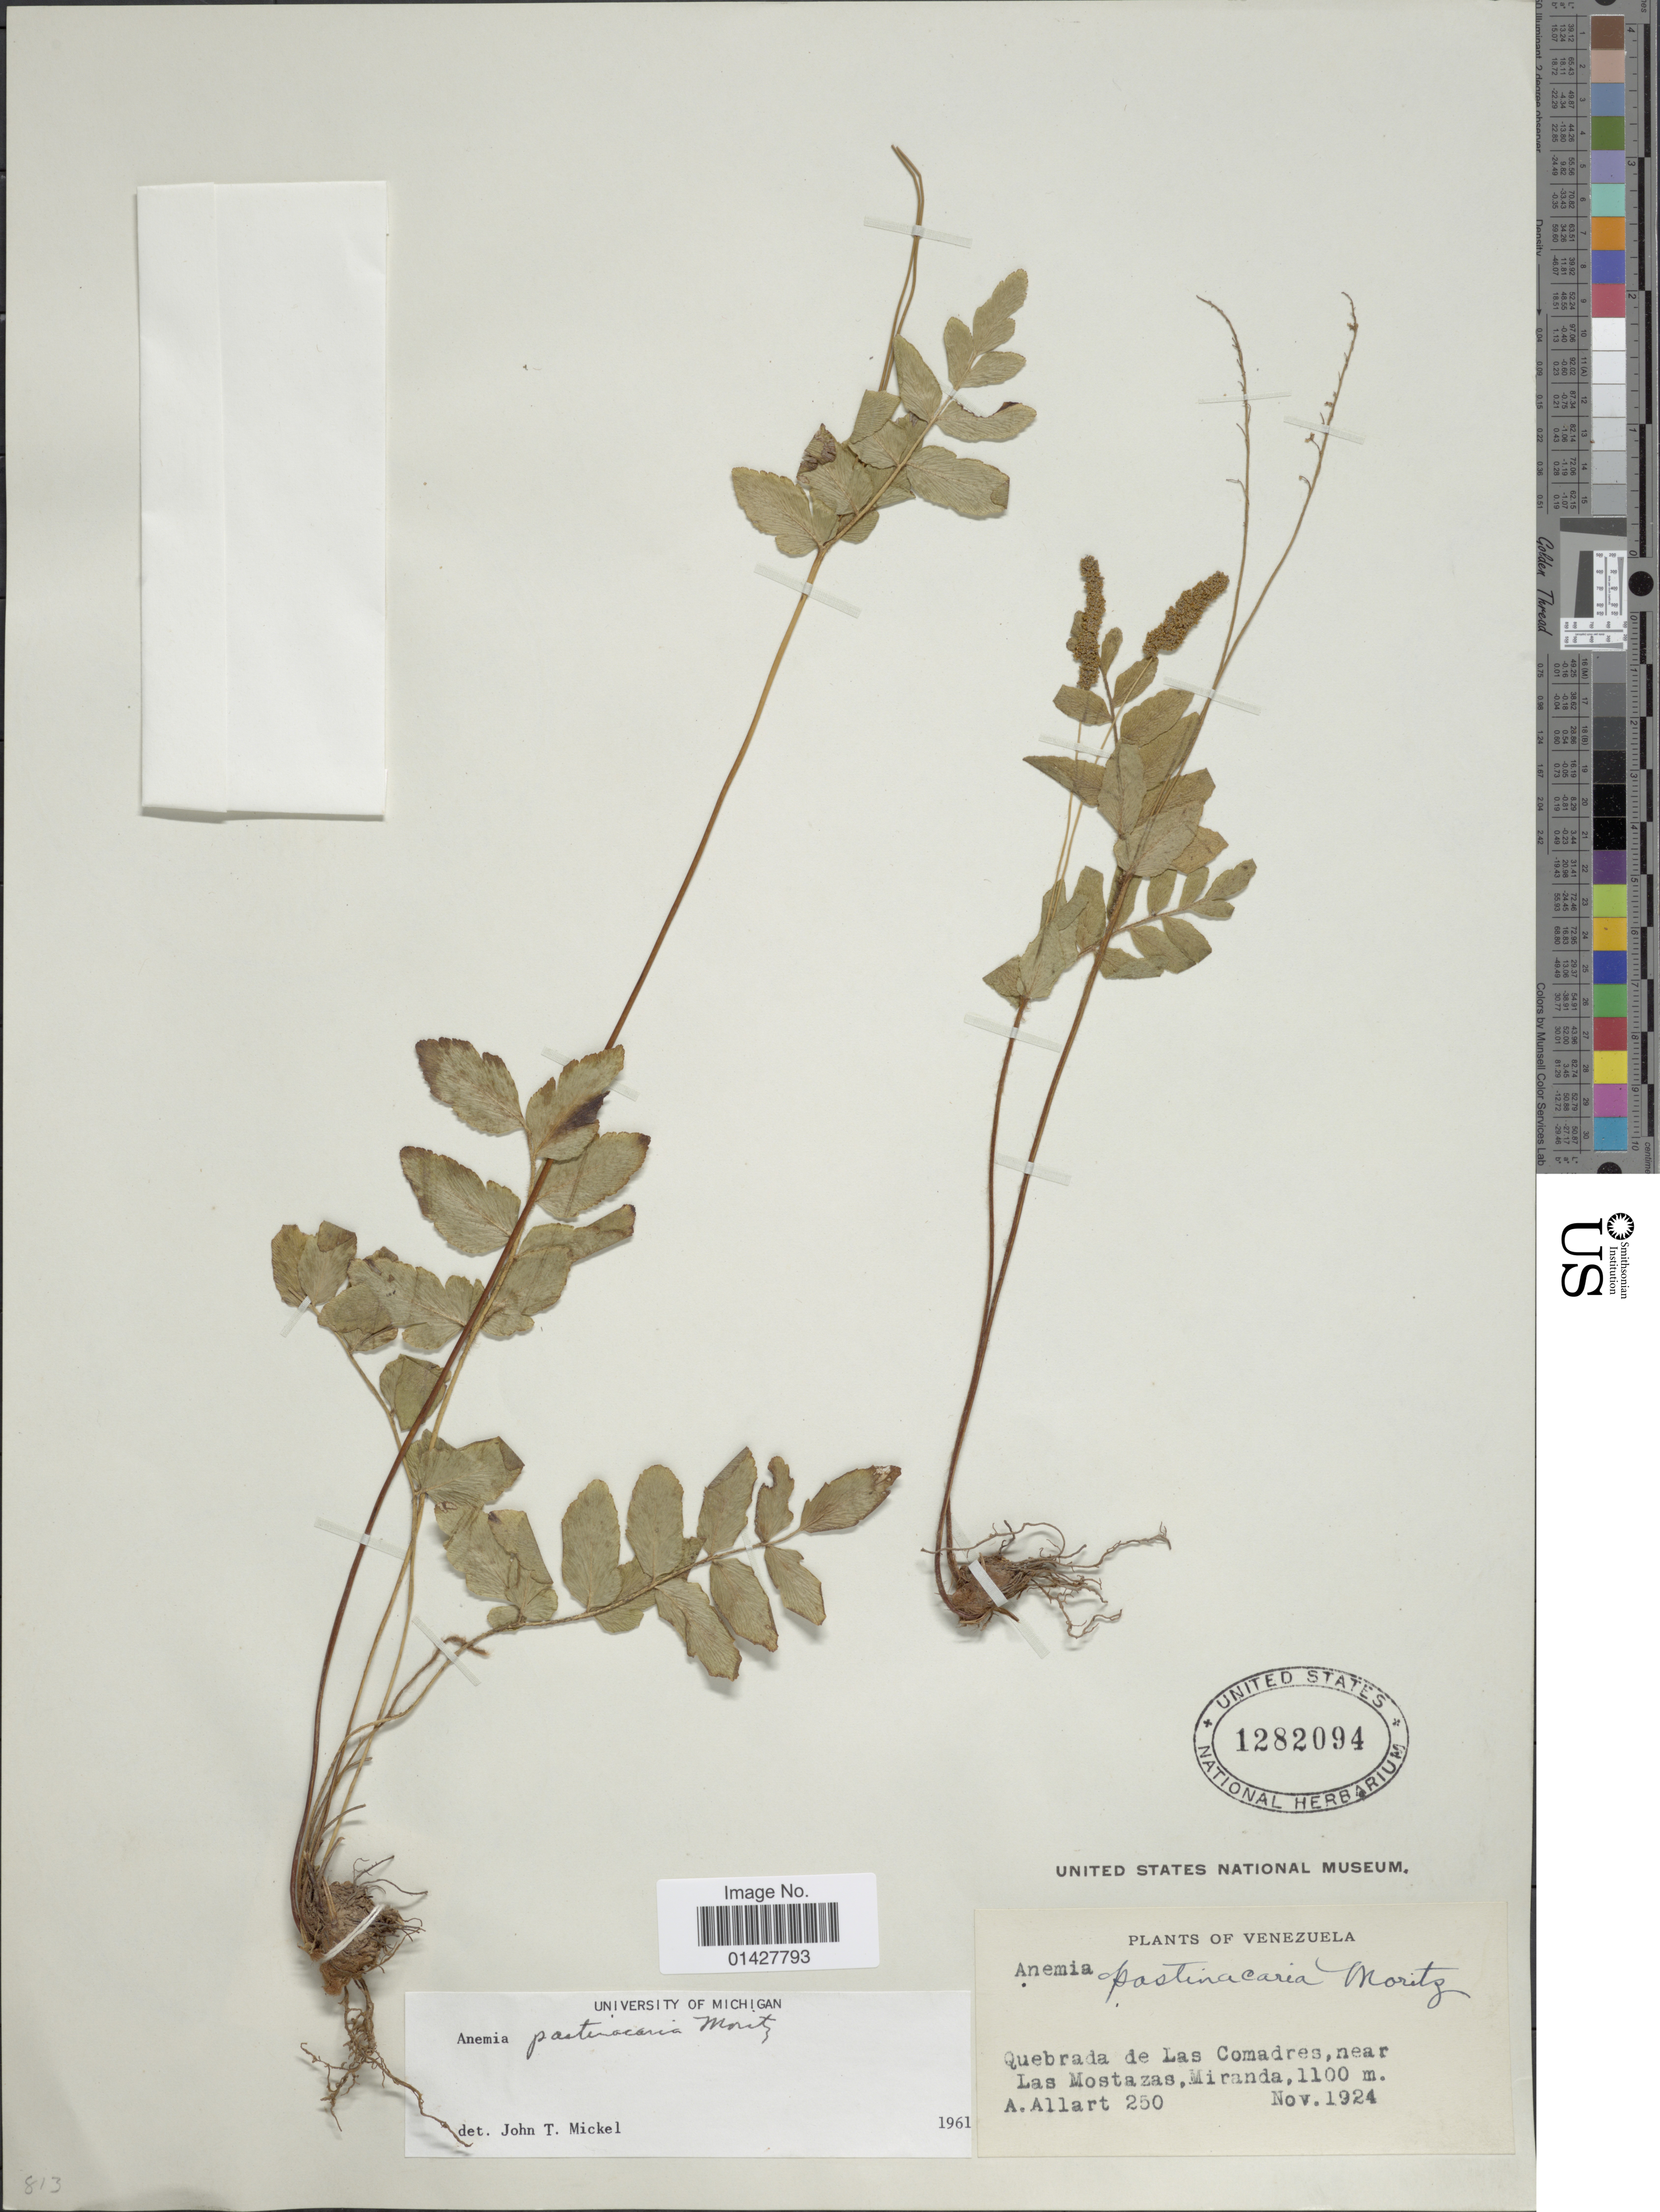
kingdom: Plantae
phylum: Tracheophyta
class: Polypodiopsida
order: Schizaeales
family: Anemiaceae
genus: Anemia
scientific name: Anemia pastinacaria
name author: Moritz ex Prantl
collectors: A. Allart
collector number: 250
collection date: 1924-11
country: Venezuela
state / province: Miranda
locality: Quebrada de Las Comadres, near Las Mostazas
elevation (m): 1100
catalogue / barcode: US 1282094